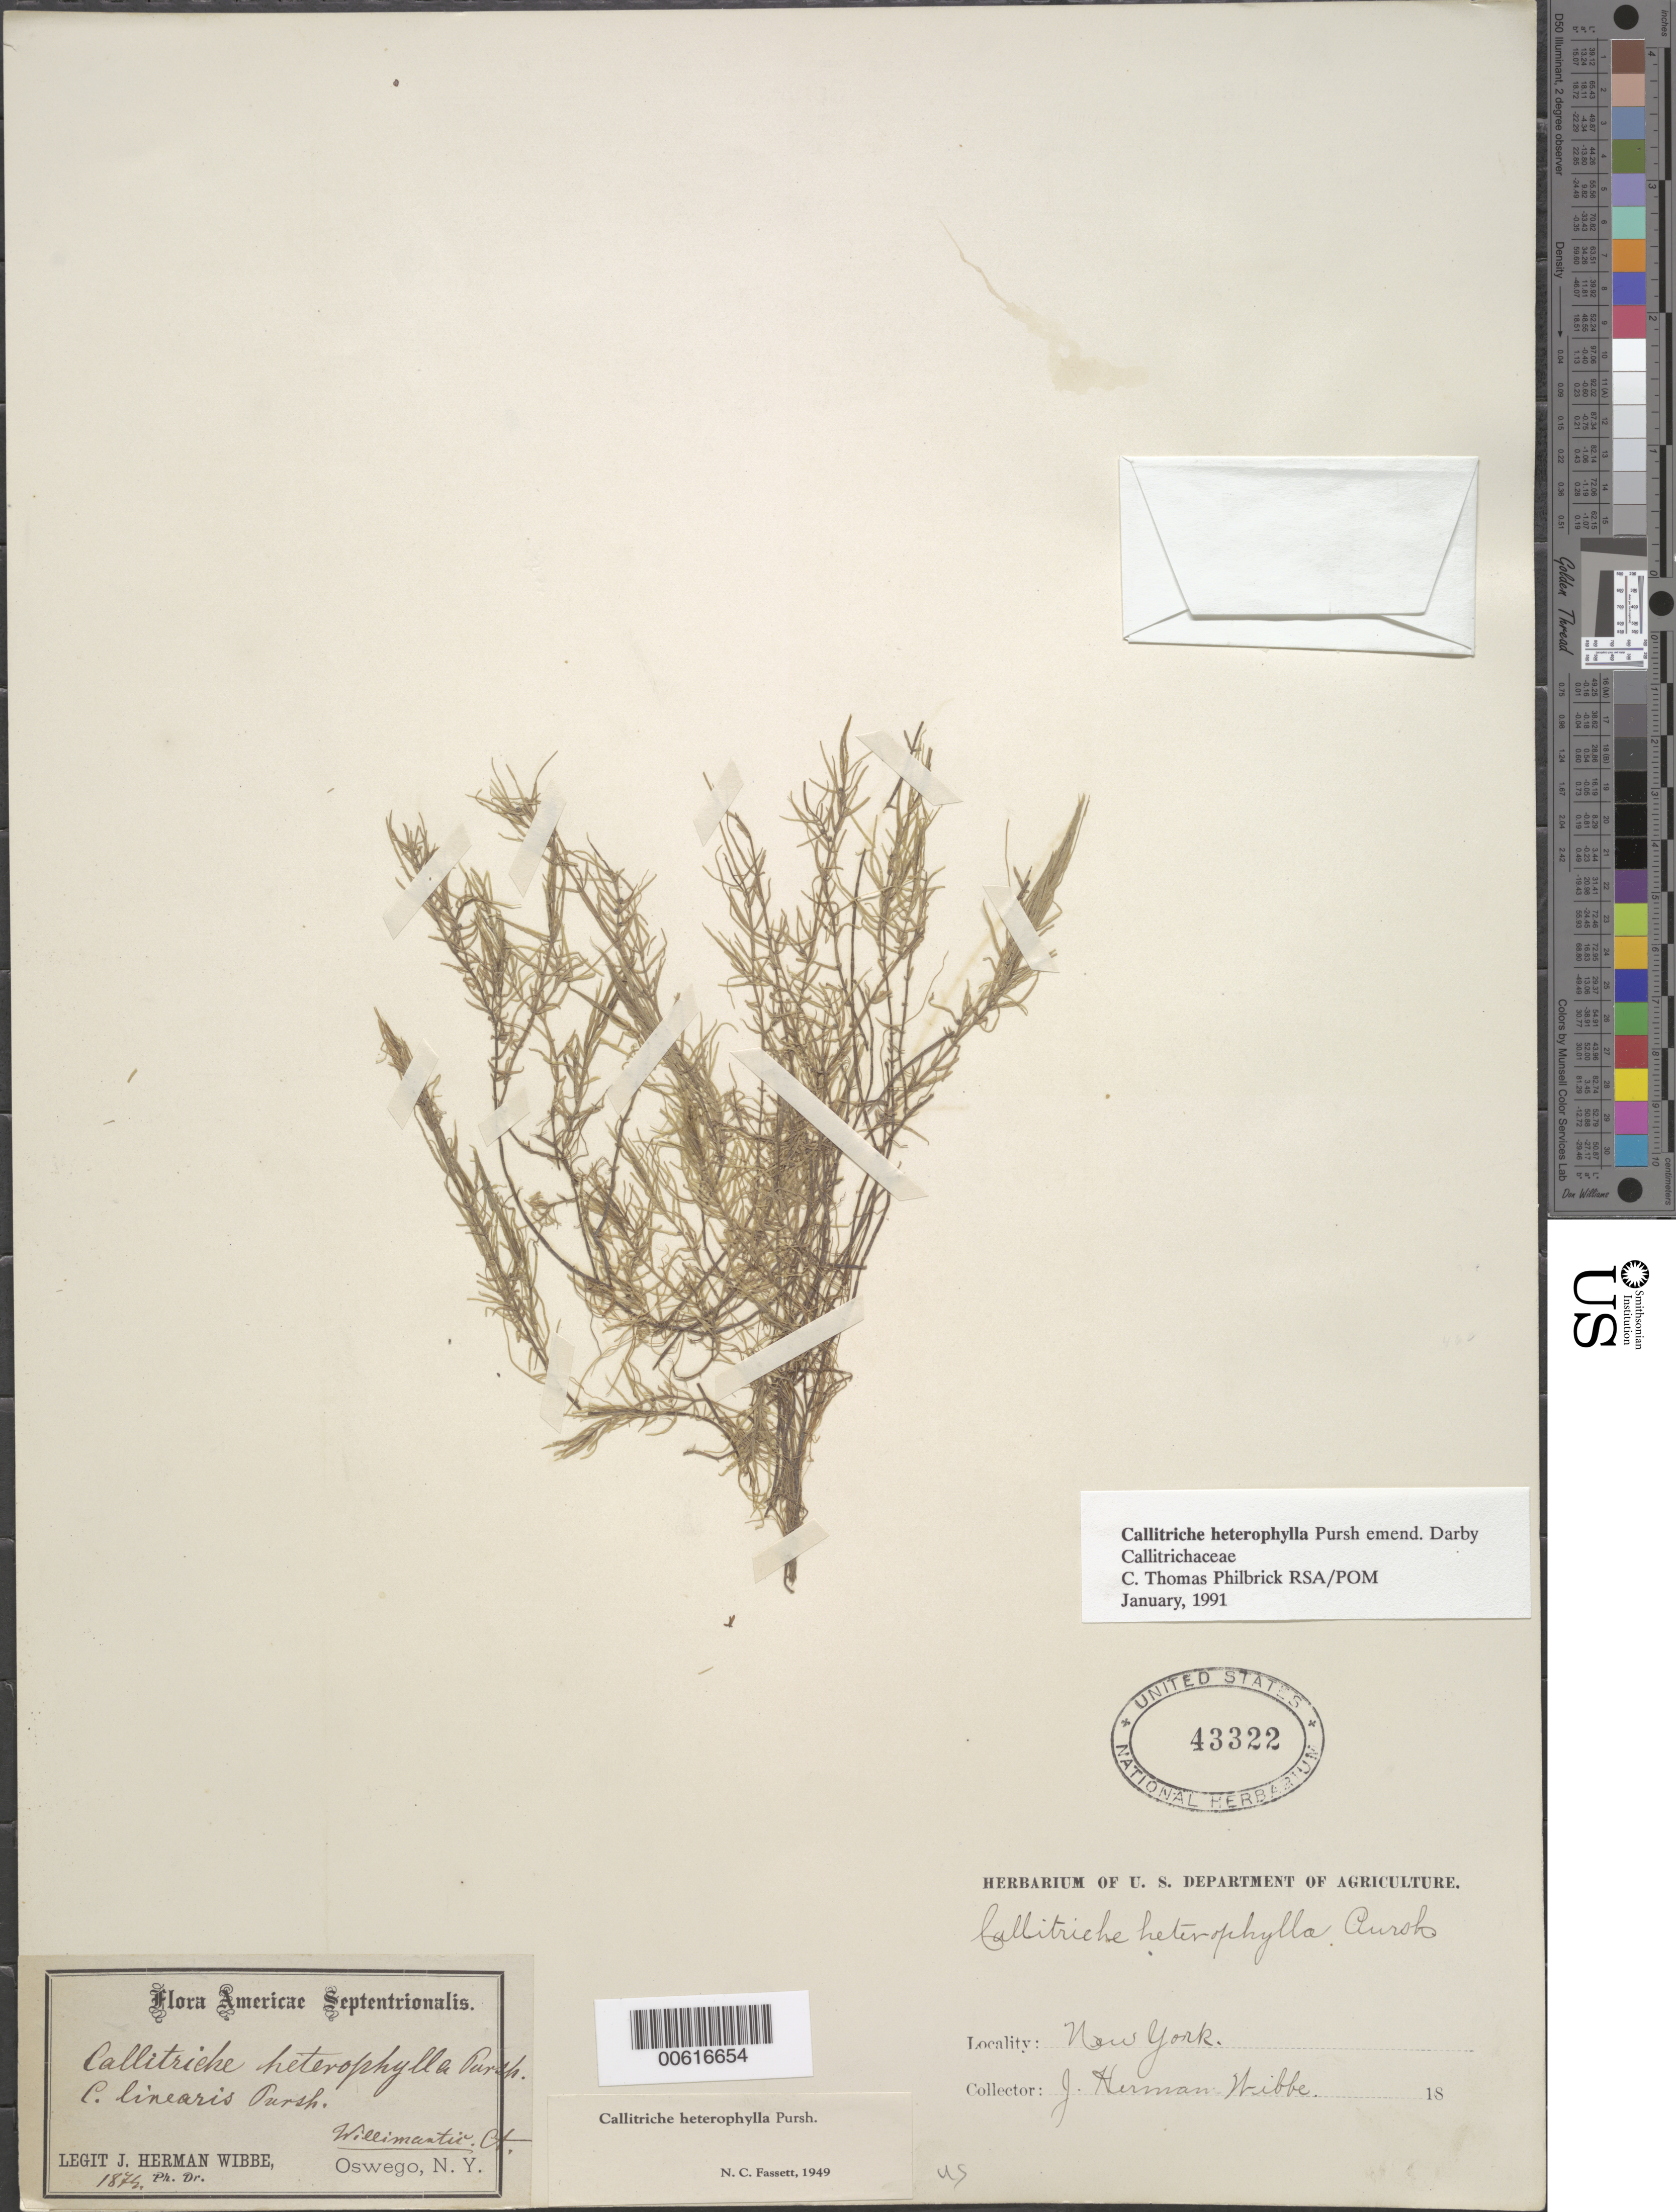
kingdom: Plantae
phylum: Tracheophyta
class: Magnoliopsida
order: Lamiales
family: Plantaginaceae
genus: Callitriche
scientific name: Callitriche heterophylla Pursh emend. Darby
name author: Pursh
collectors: J. Wigge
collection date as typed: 1879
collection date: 1879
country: United States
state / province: New York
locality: Owwego, Willimantio Ct.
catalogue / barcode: US 43322